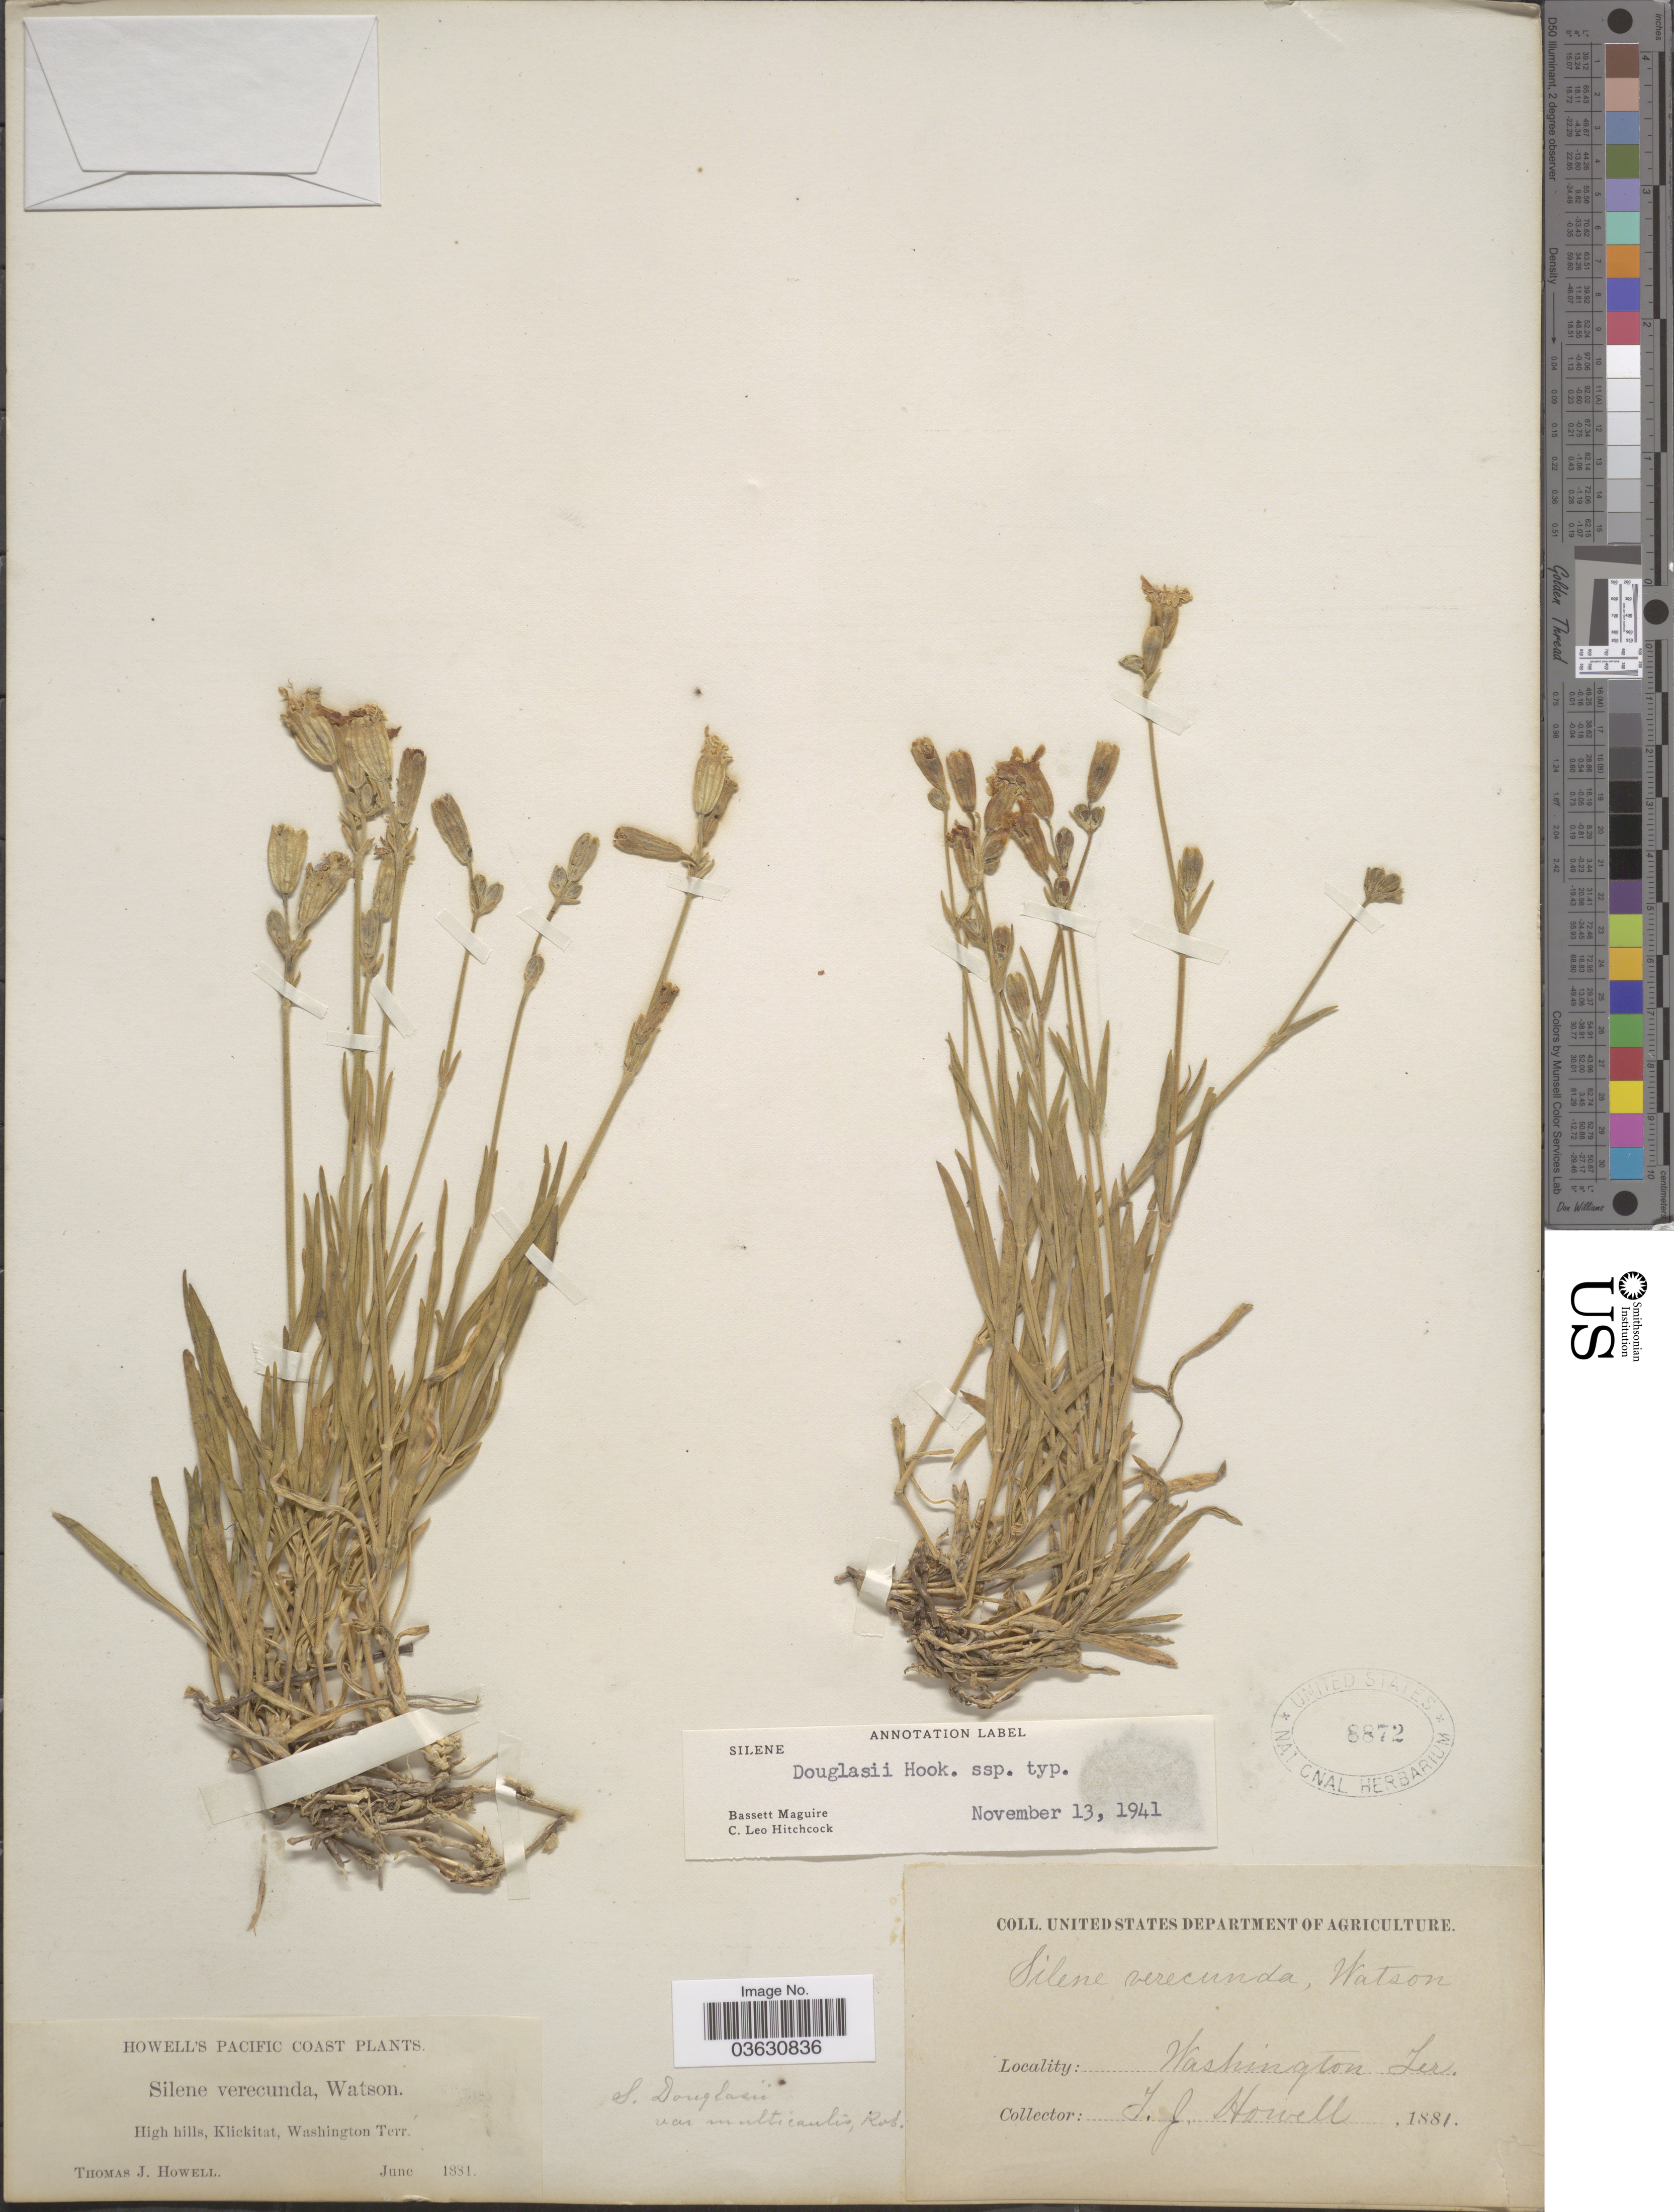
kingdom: Plantae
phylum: Tracheophyta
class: Magnoliopsida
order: Caryophyllales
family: Caryophyllaceae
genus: Silene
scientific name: Silene douglasii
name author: Hook.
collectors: T. J. Howell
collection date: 1881-06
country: United States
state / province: Washington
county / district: Klickitat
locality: Pacific Coast. High hills, Klickitat, Washington Terr.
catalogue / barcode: US 8872